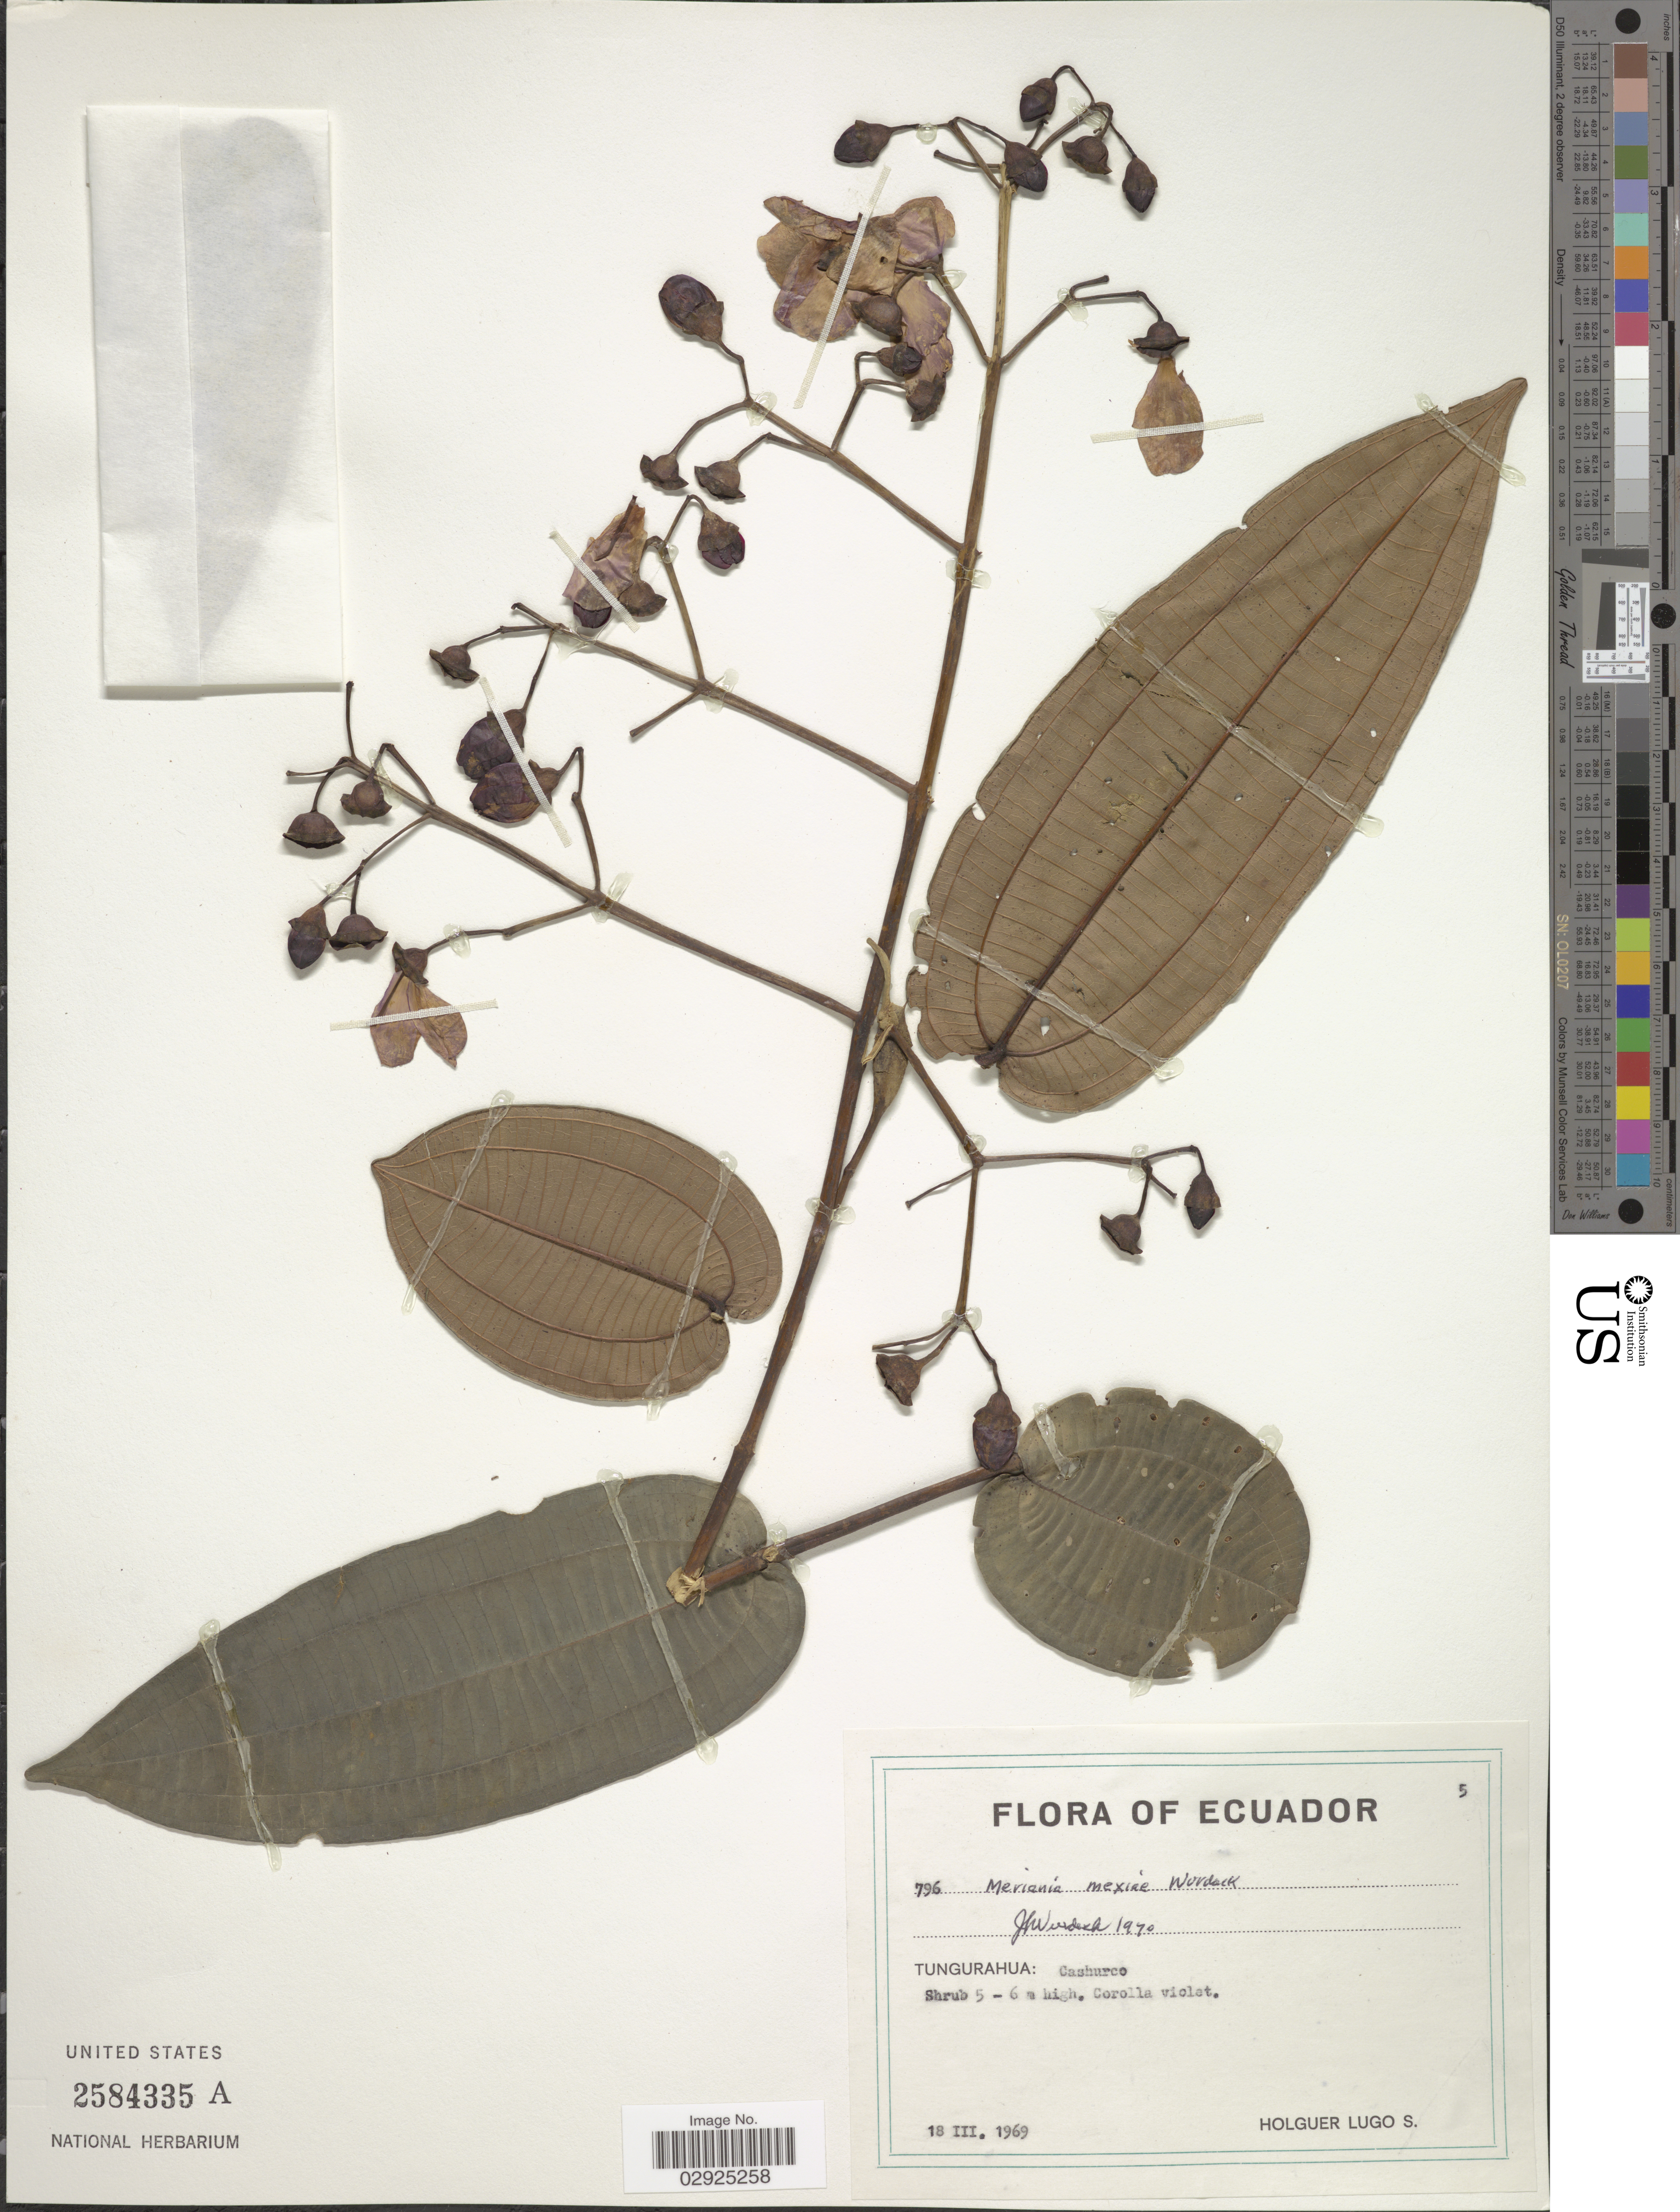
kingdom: Plantae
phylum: Tracheophyta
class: Magnoliopsida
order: Myrtales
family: Melastomataceae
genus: Meriania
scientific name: Meriania mexiae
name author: Wurdack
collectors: H. Lugo S.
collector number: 796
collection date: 1969-03-18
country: Ecuador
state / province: Tungurahua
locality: Cashurco.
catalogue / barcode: US 2584335A